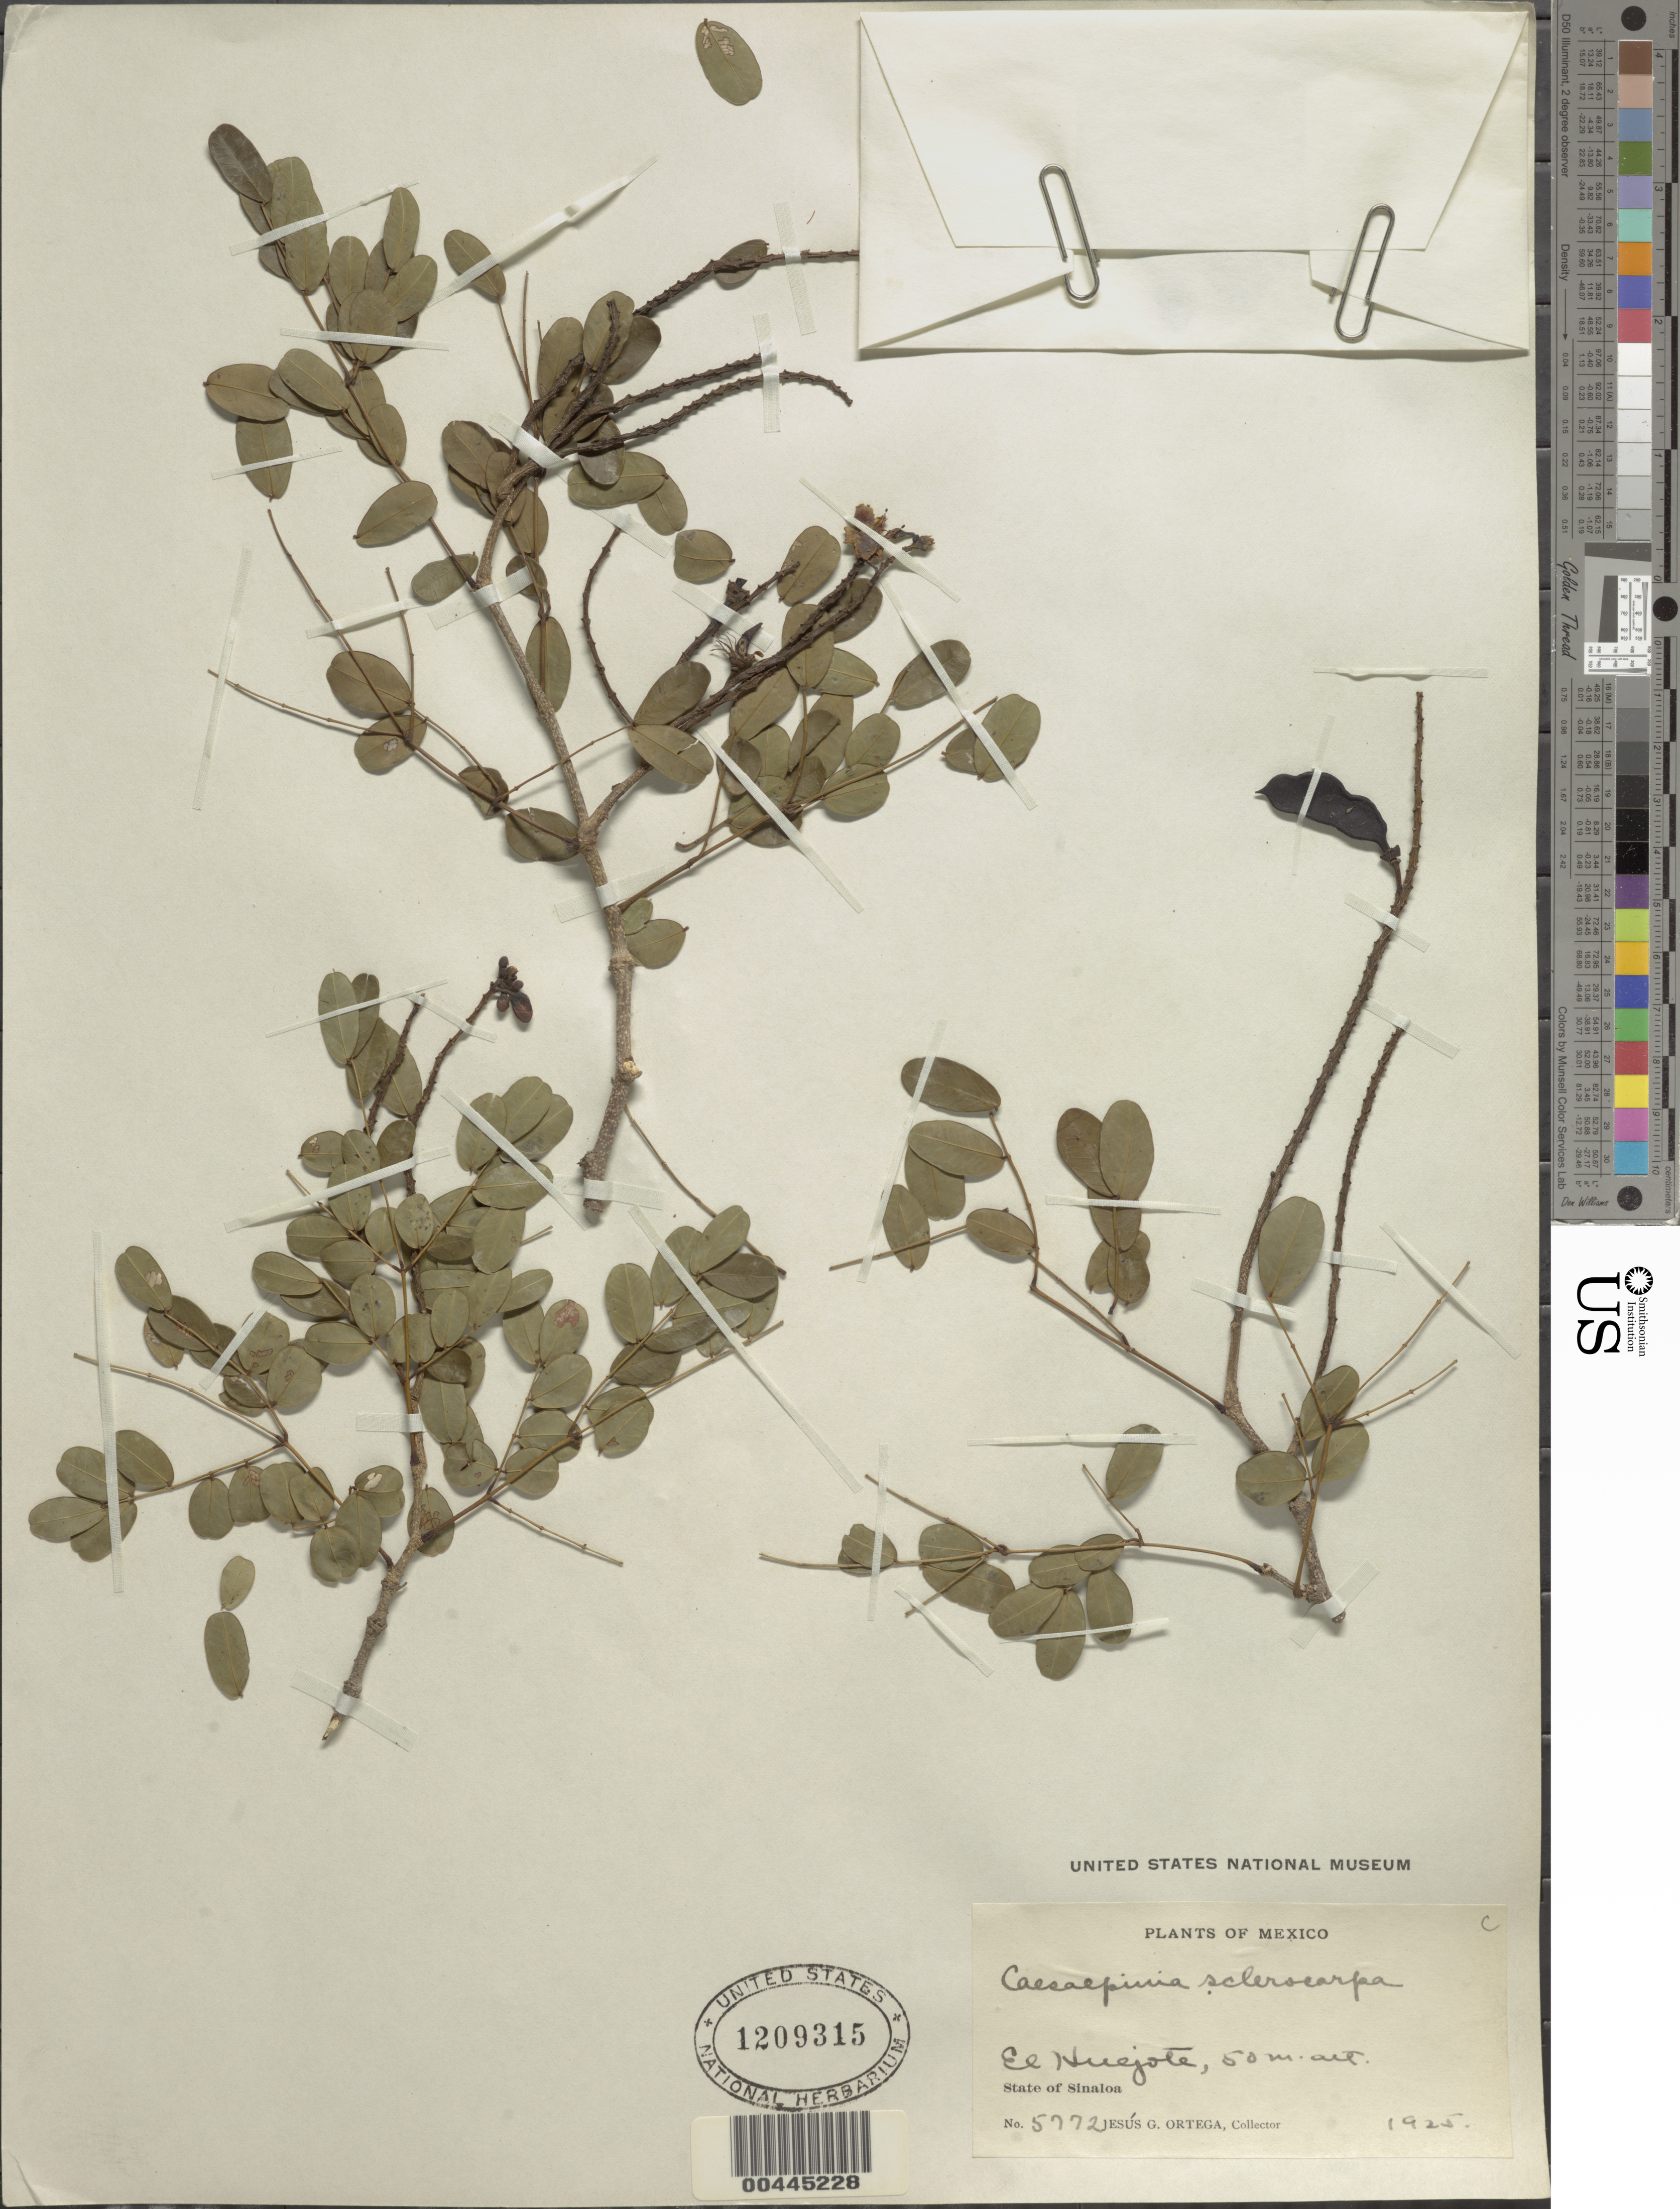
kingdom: Plantae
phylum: Tracheophyta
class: Magnoliopsida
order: Fabales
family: Fabaceae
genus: Caesalpinia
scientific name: Caesalpinia sclerocarpa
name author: Standl.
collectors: J. Ortega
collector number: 5772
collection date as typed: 1925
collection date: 1925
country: Mexico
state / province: Sinaloa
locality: El huejote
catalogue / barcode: US 1209315